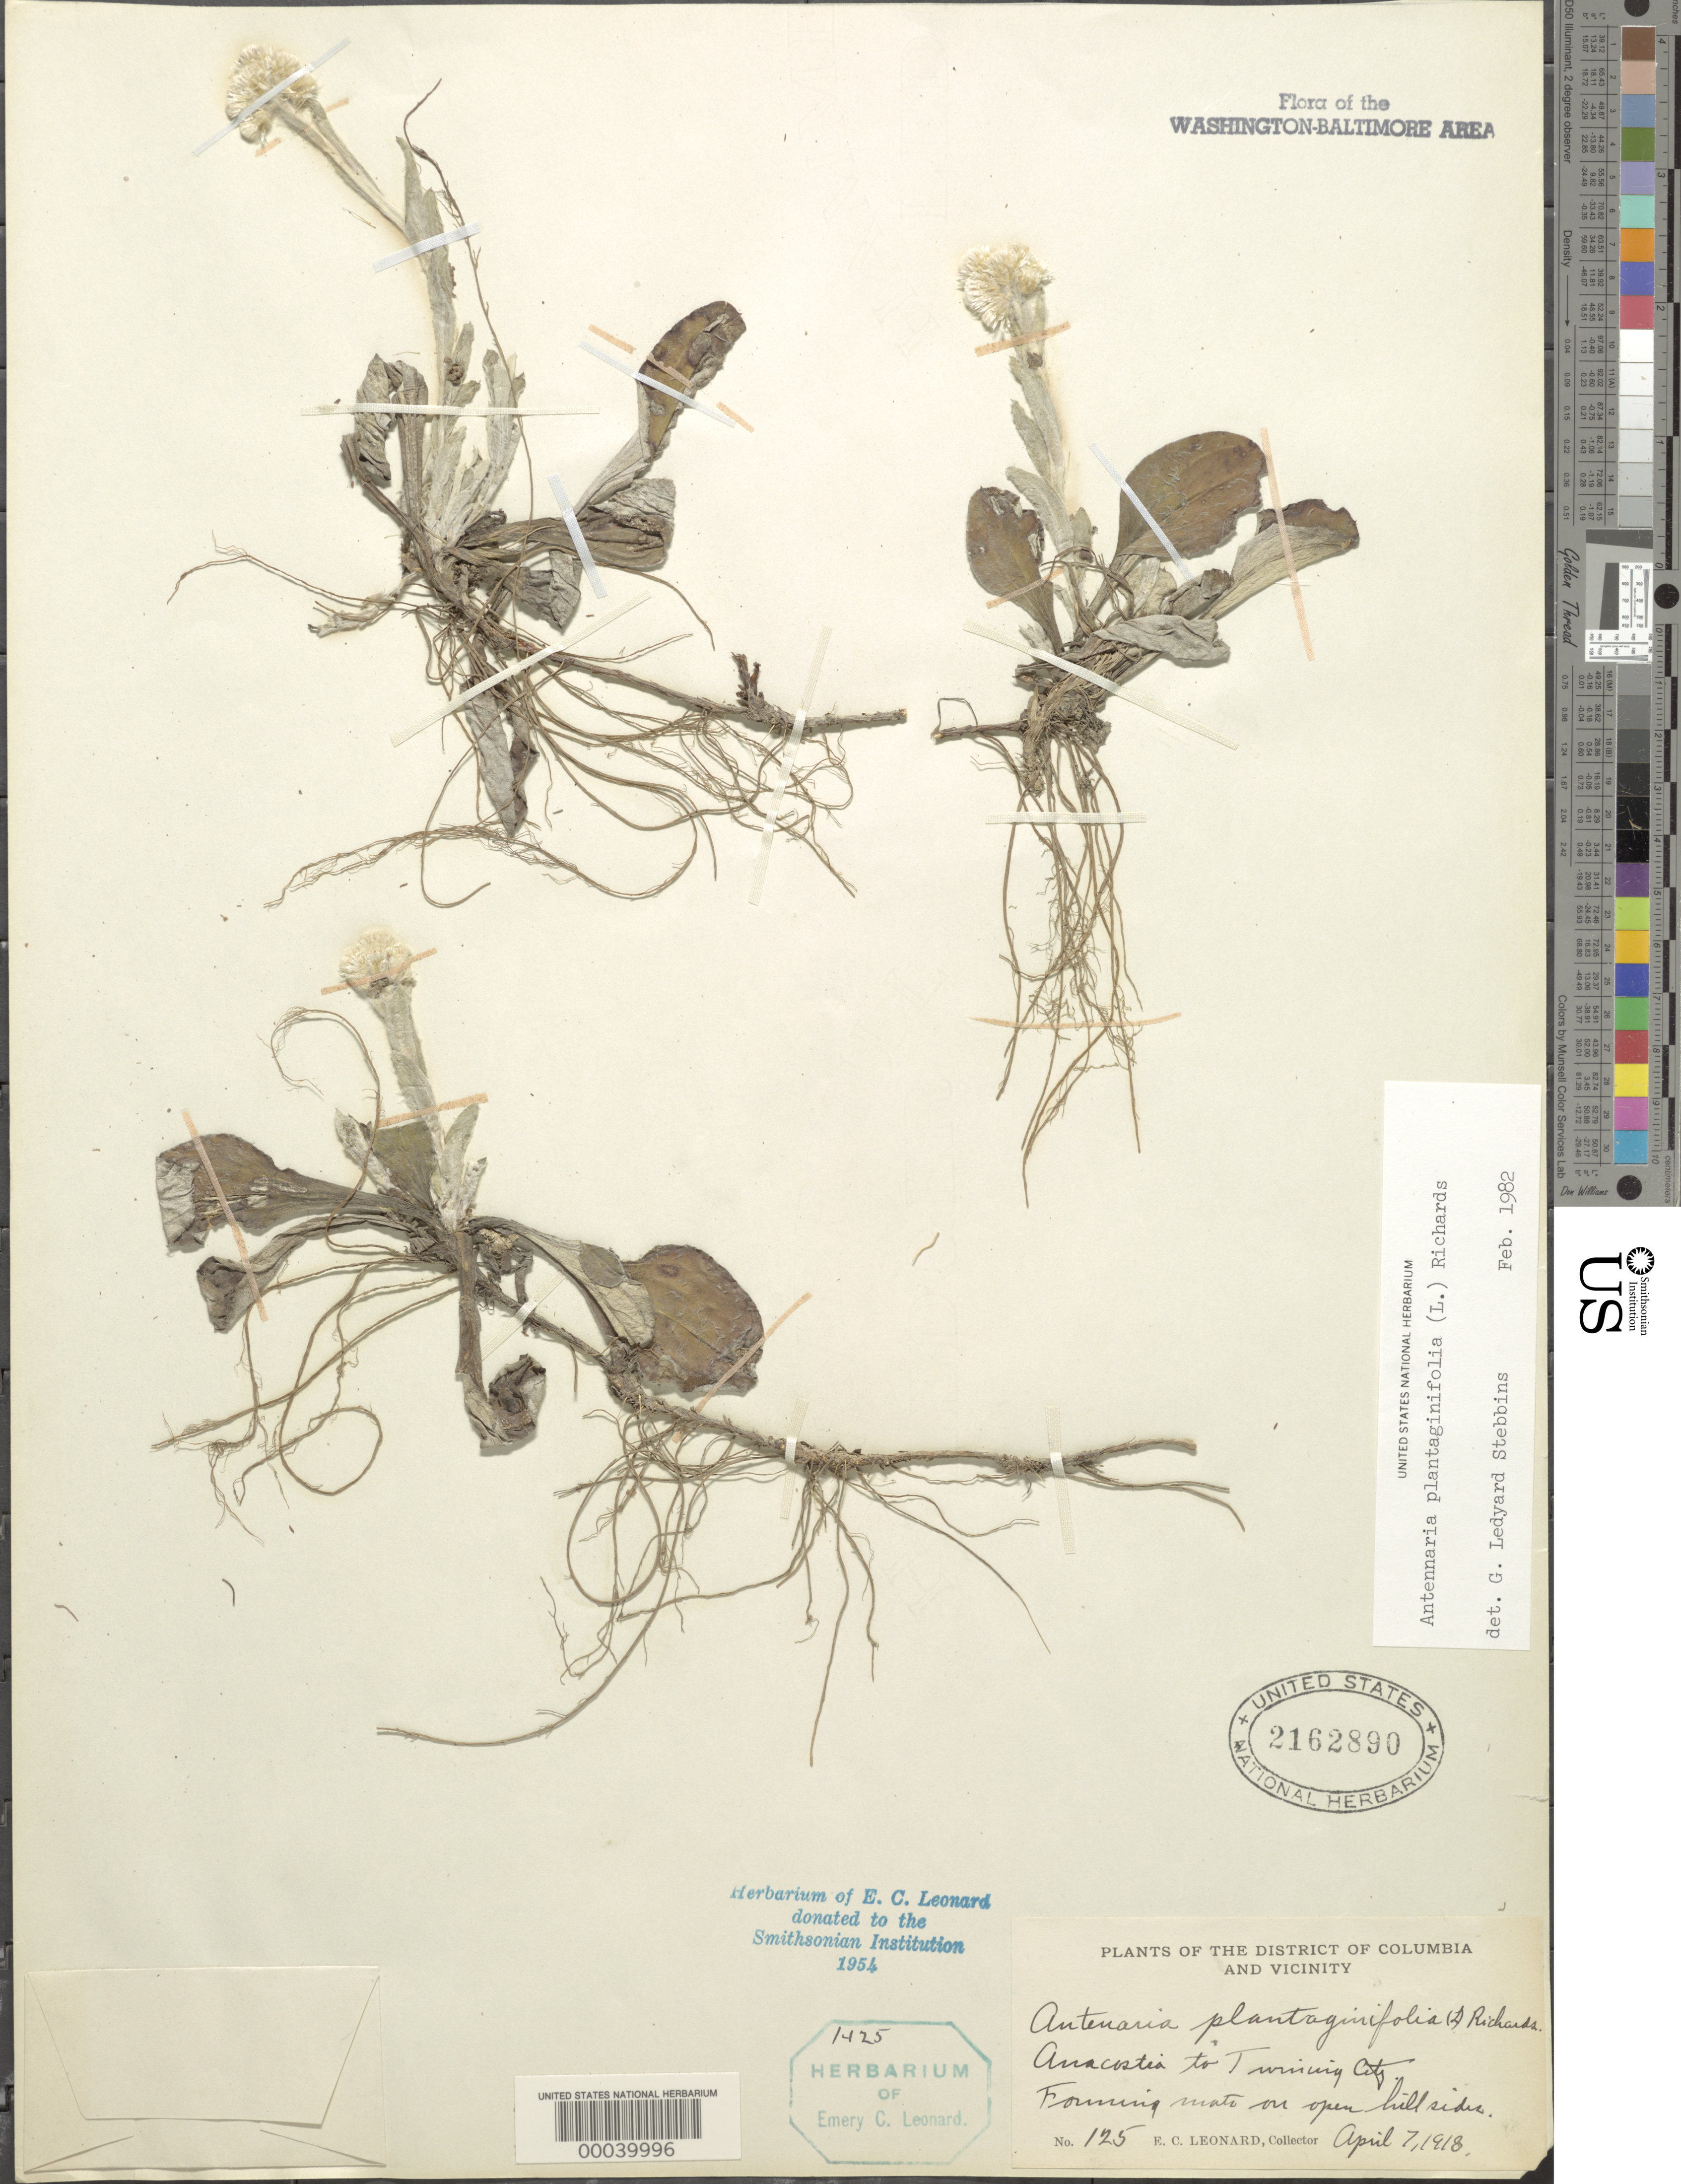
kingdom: Plantae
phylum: Tracheophyta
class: Magnoliopsida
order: Asterales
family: Asteraceae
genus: Antennaria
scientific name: Antennaria plantaginifolia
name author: (L.) Richardson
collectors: E. C. Leonard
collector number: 125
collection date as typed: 07 Apr 1918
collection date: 1918-04-07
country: United States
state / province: District of Columbia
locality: Anacostia to Twinnig City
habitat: Open hillside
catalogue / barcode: US 2162890